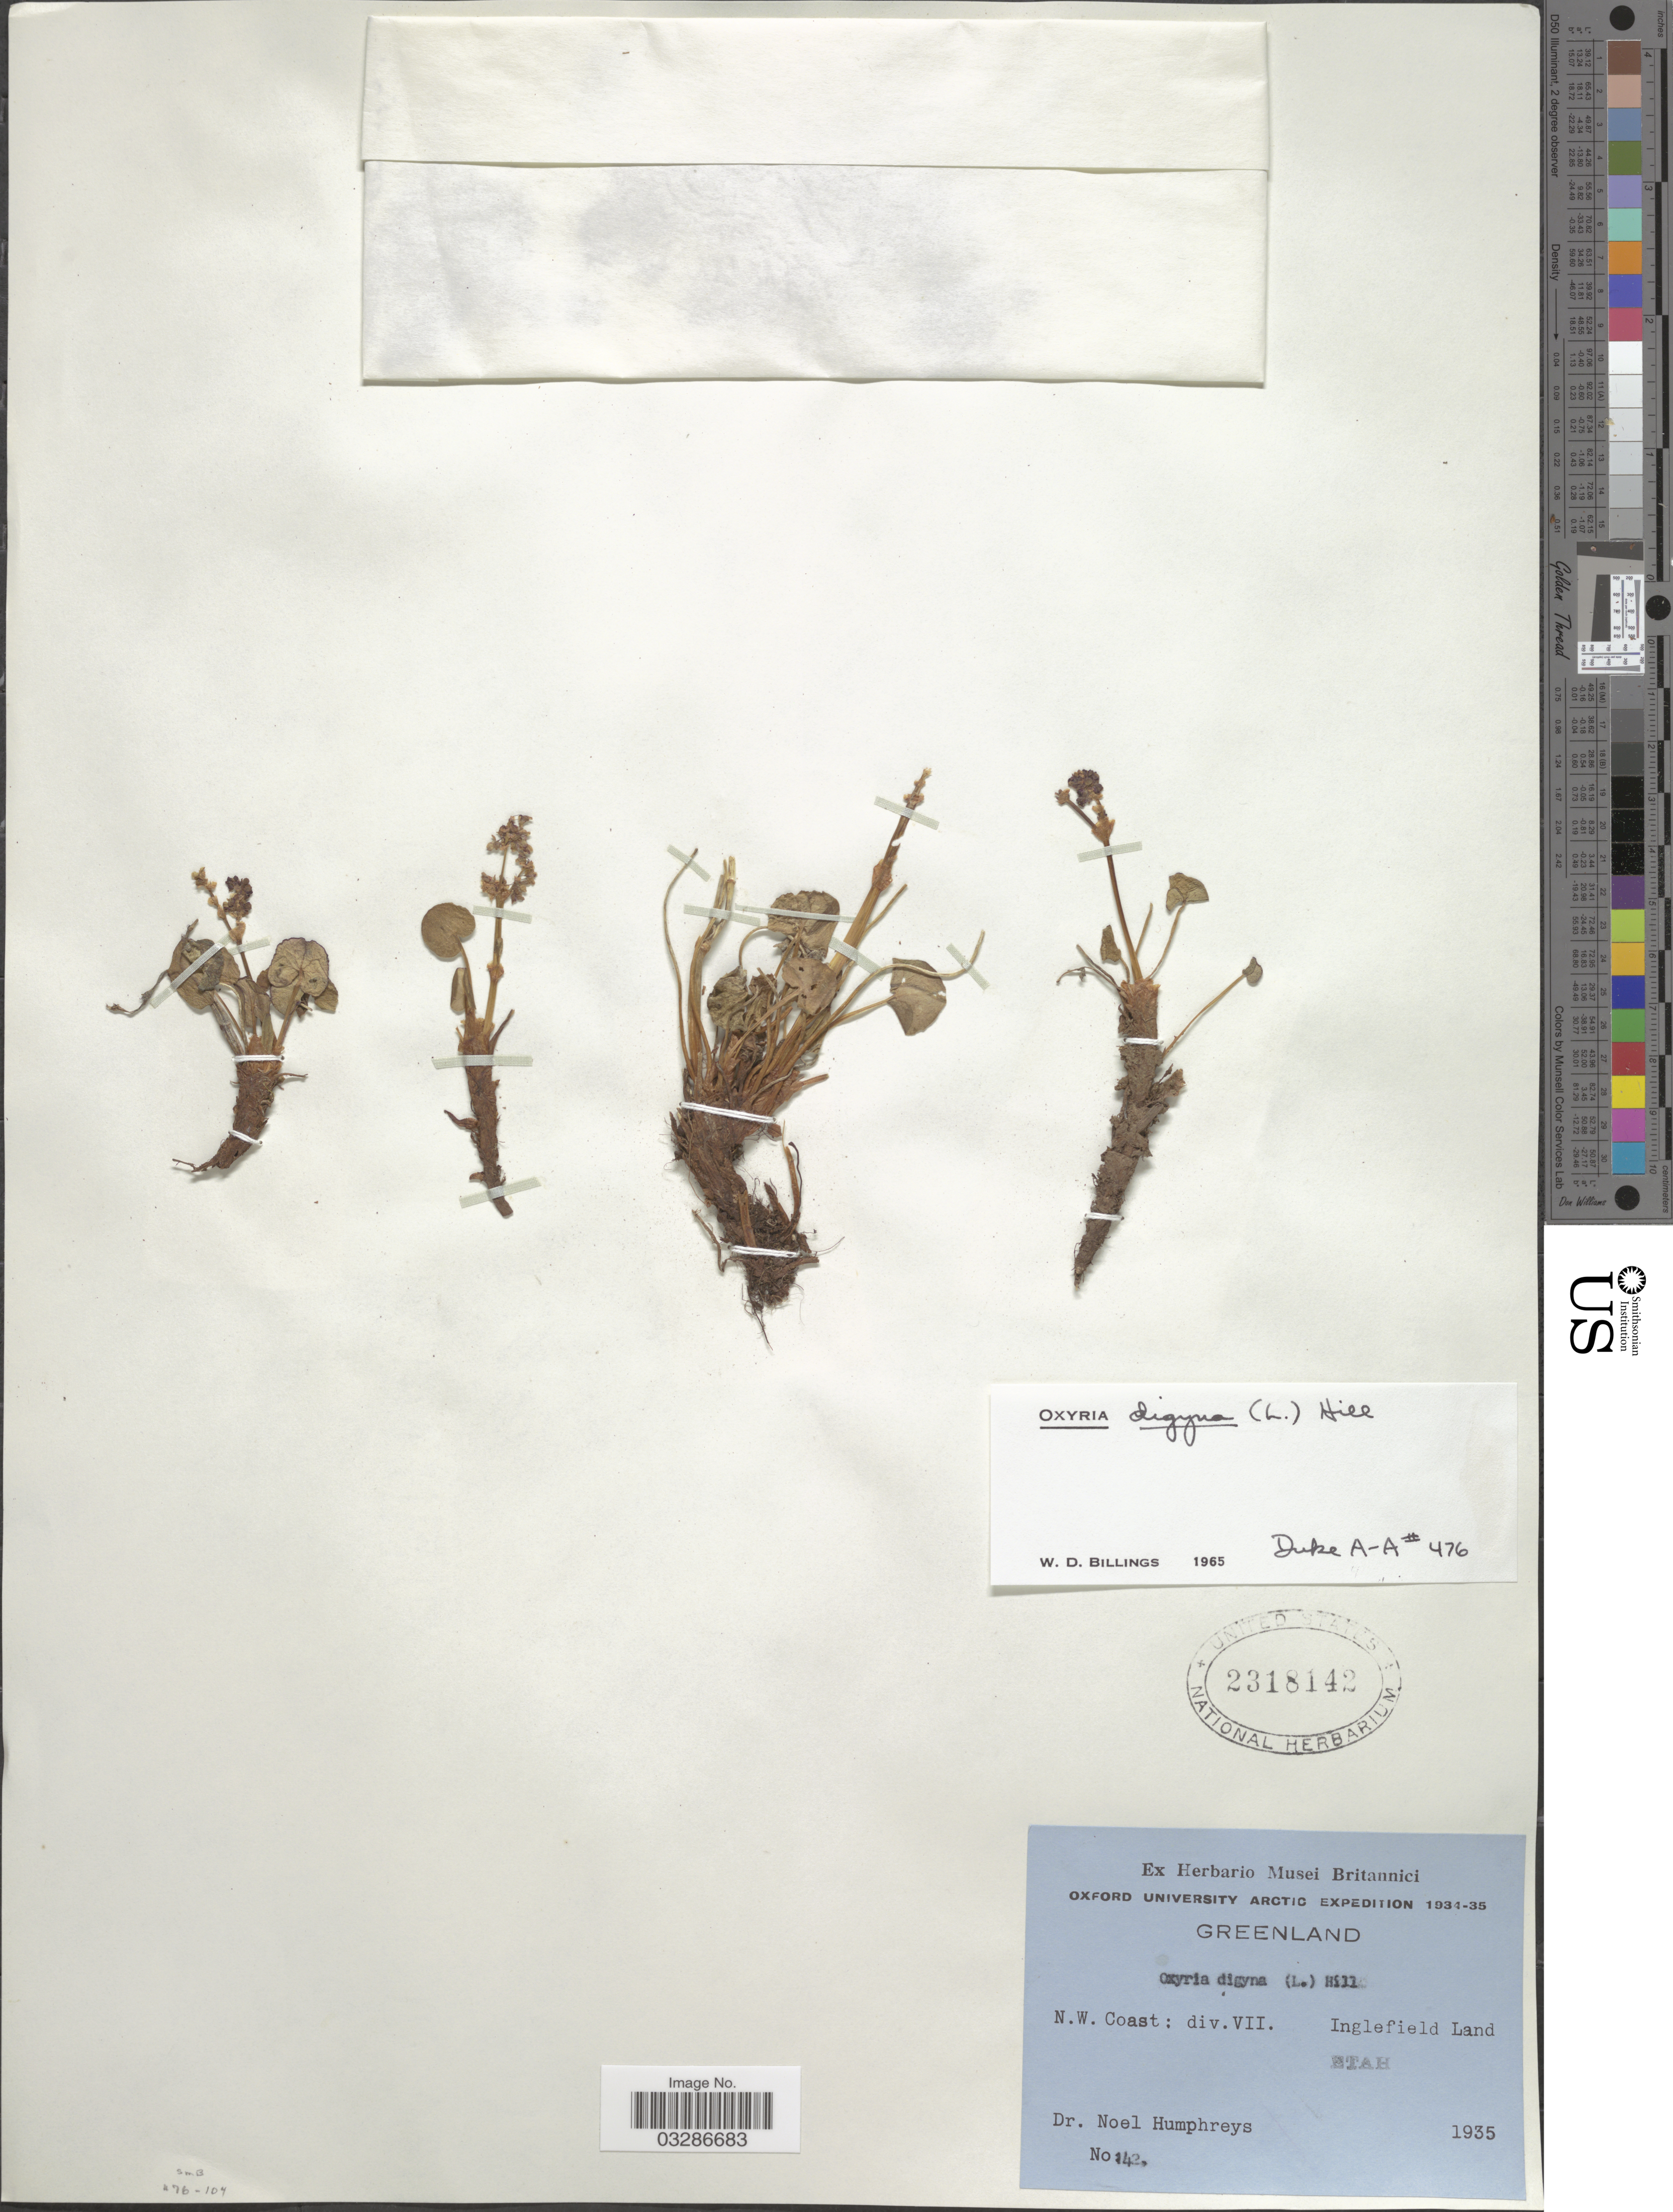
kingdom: Plantae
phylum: Tracheophyta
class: Magnoliopsida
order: Caryophyllales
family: Polygonaceae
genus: Oxyria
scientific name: Oxyria digyna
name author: (L.) Hill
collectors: N. Humphreys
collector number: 142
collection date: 1935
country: Greenland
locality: N.W. Coast: div. VII. Inglefield Land, Etah.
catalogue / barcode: US 2318142